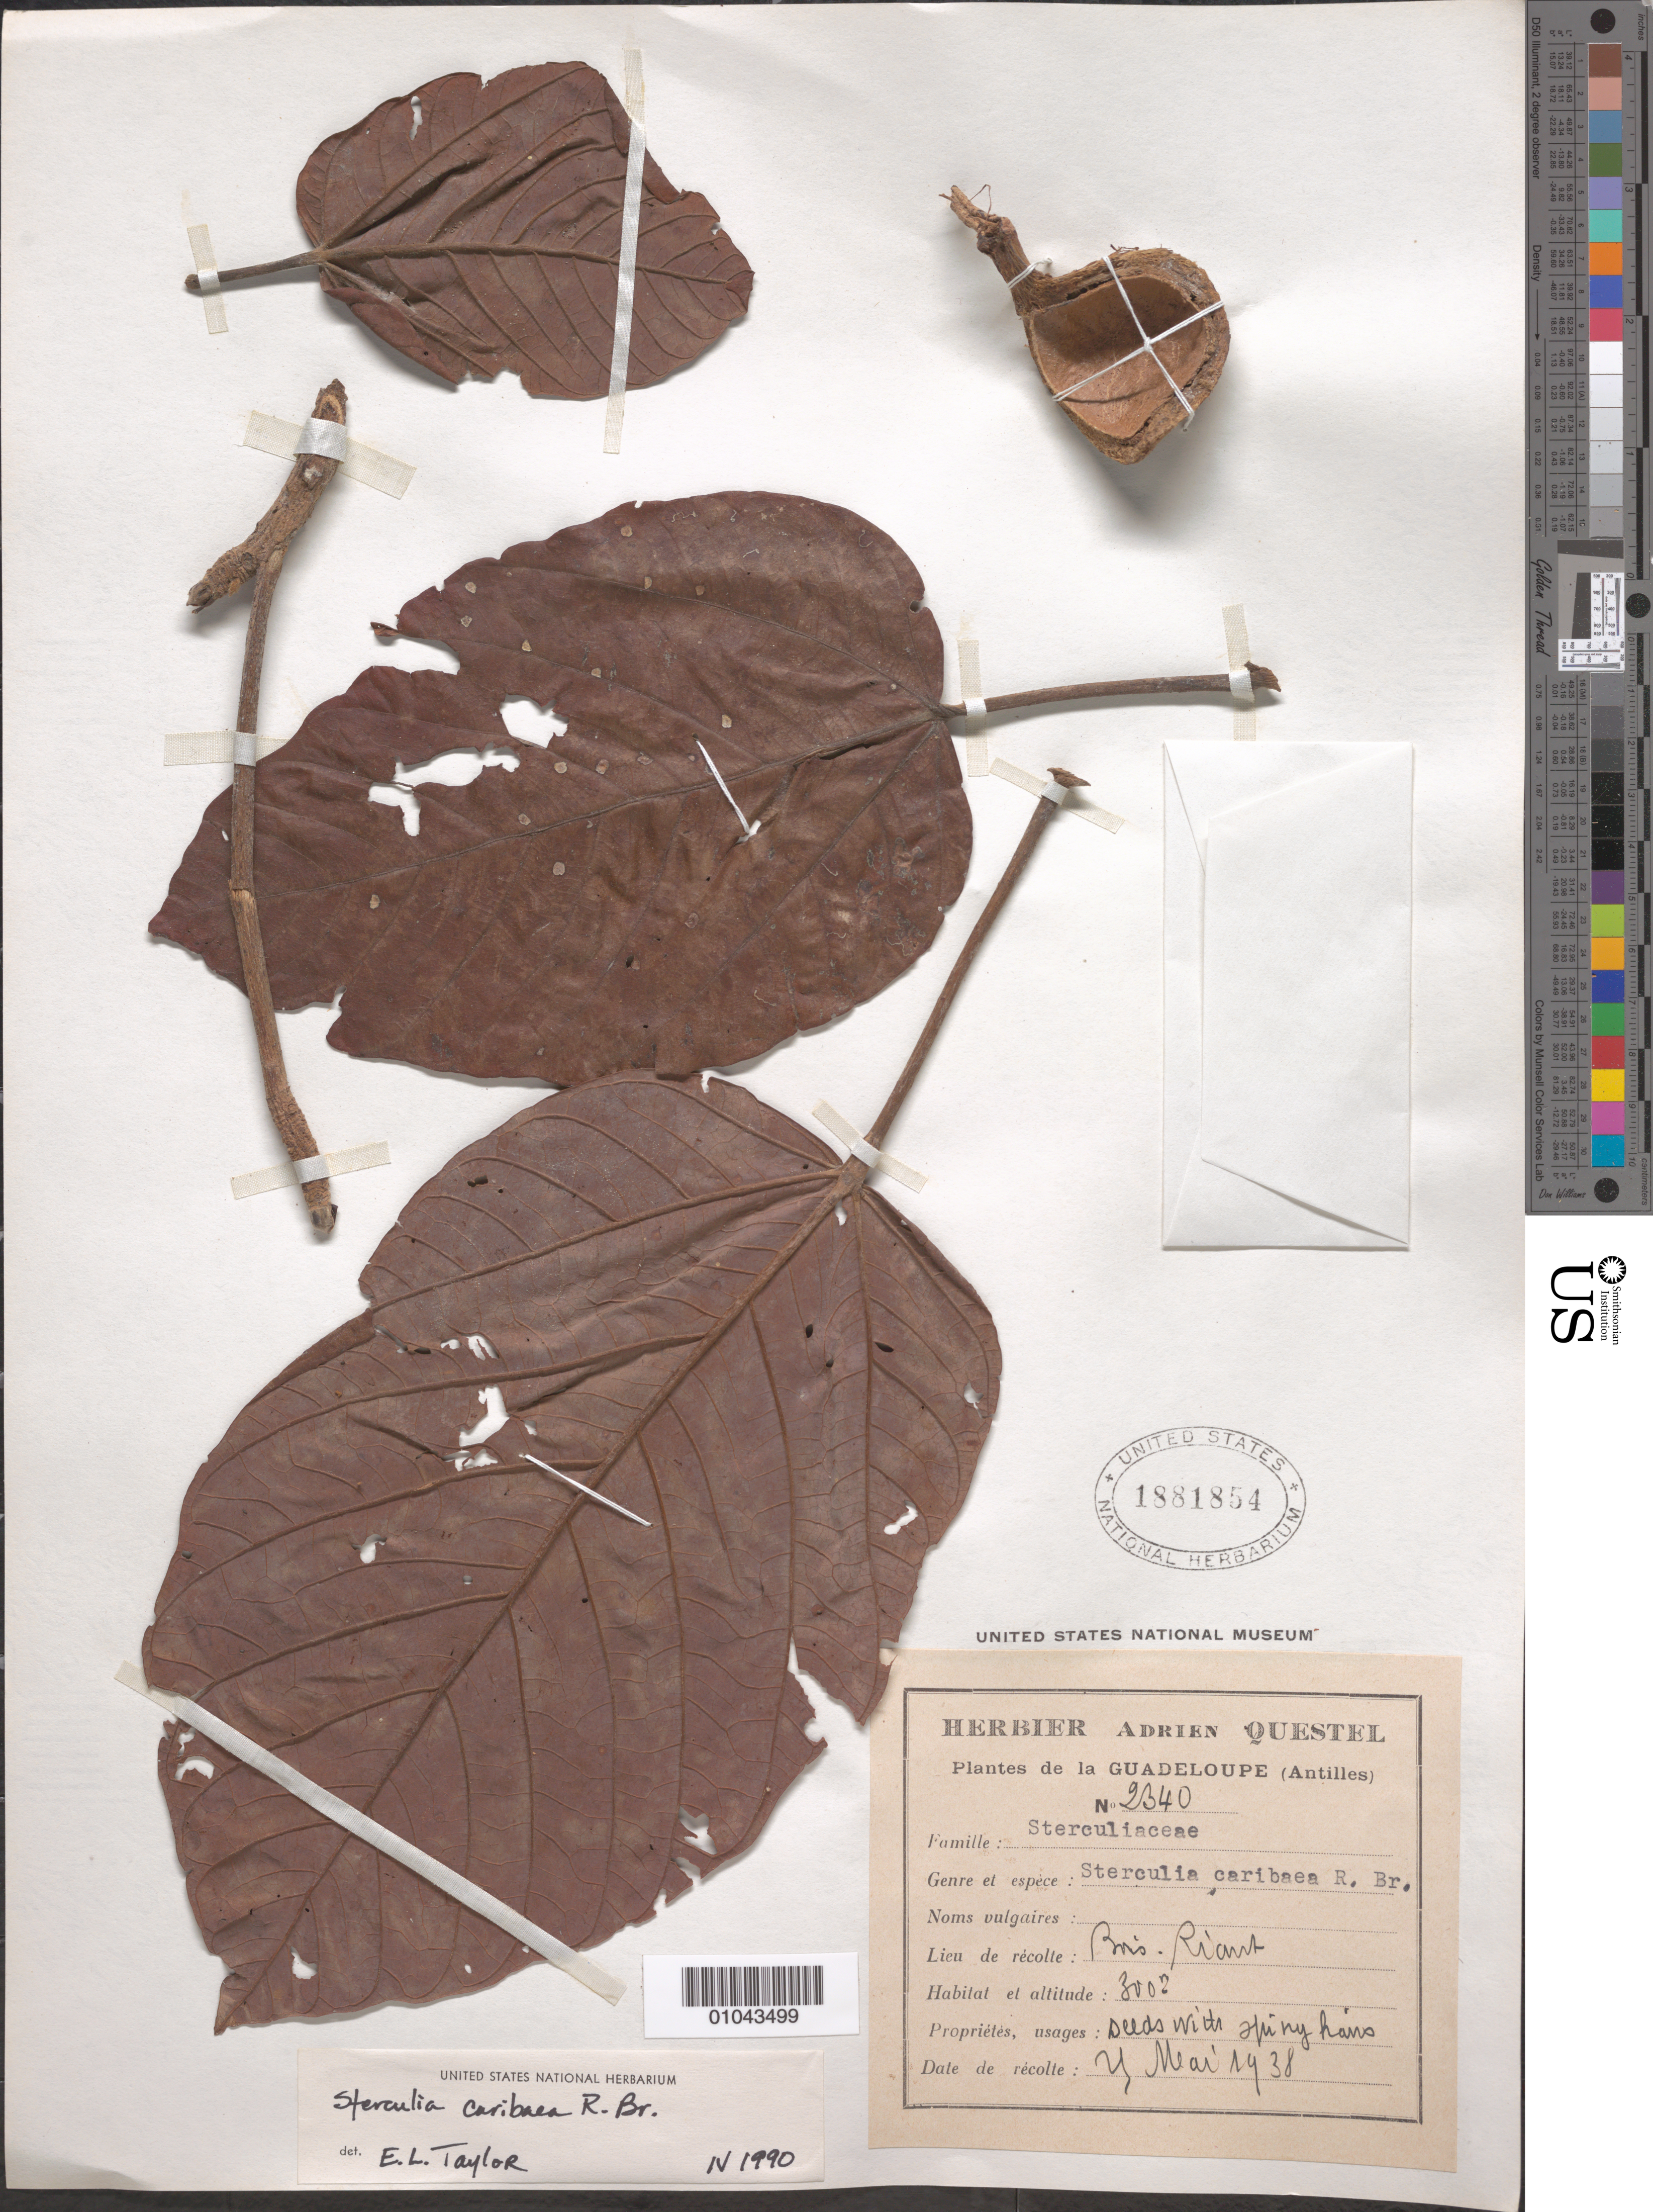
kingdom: Plantae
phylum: Tracheophyta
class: Magnoliopsida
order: Malvales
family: Malvaceae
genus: Sterculia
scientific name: Sterculia caribaea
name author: R. Br.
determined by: Taylor, E. L.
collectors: A. Questel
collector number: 2340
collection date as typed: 21 May 1938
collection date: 1938-05-21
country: Guadeloupe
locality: Bois Riant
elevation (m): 300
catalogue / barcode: US 1881854